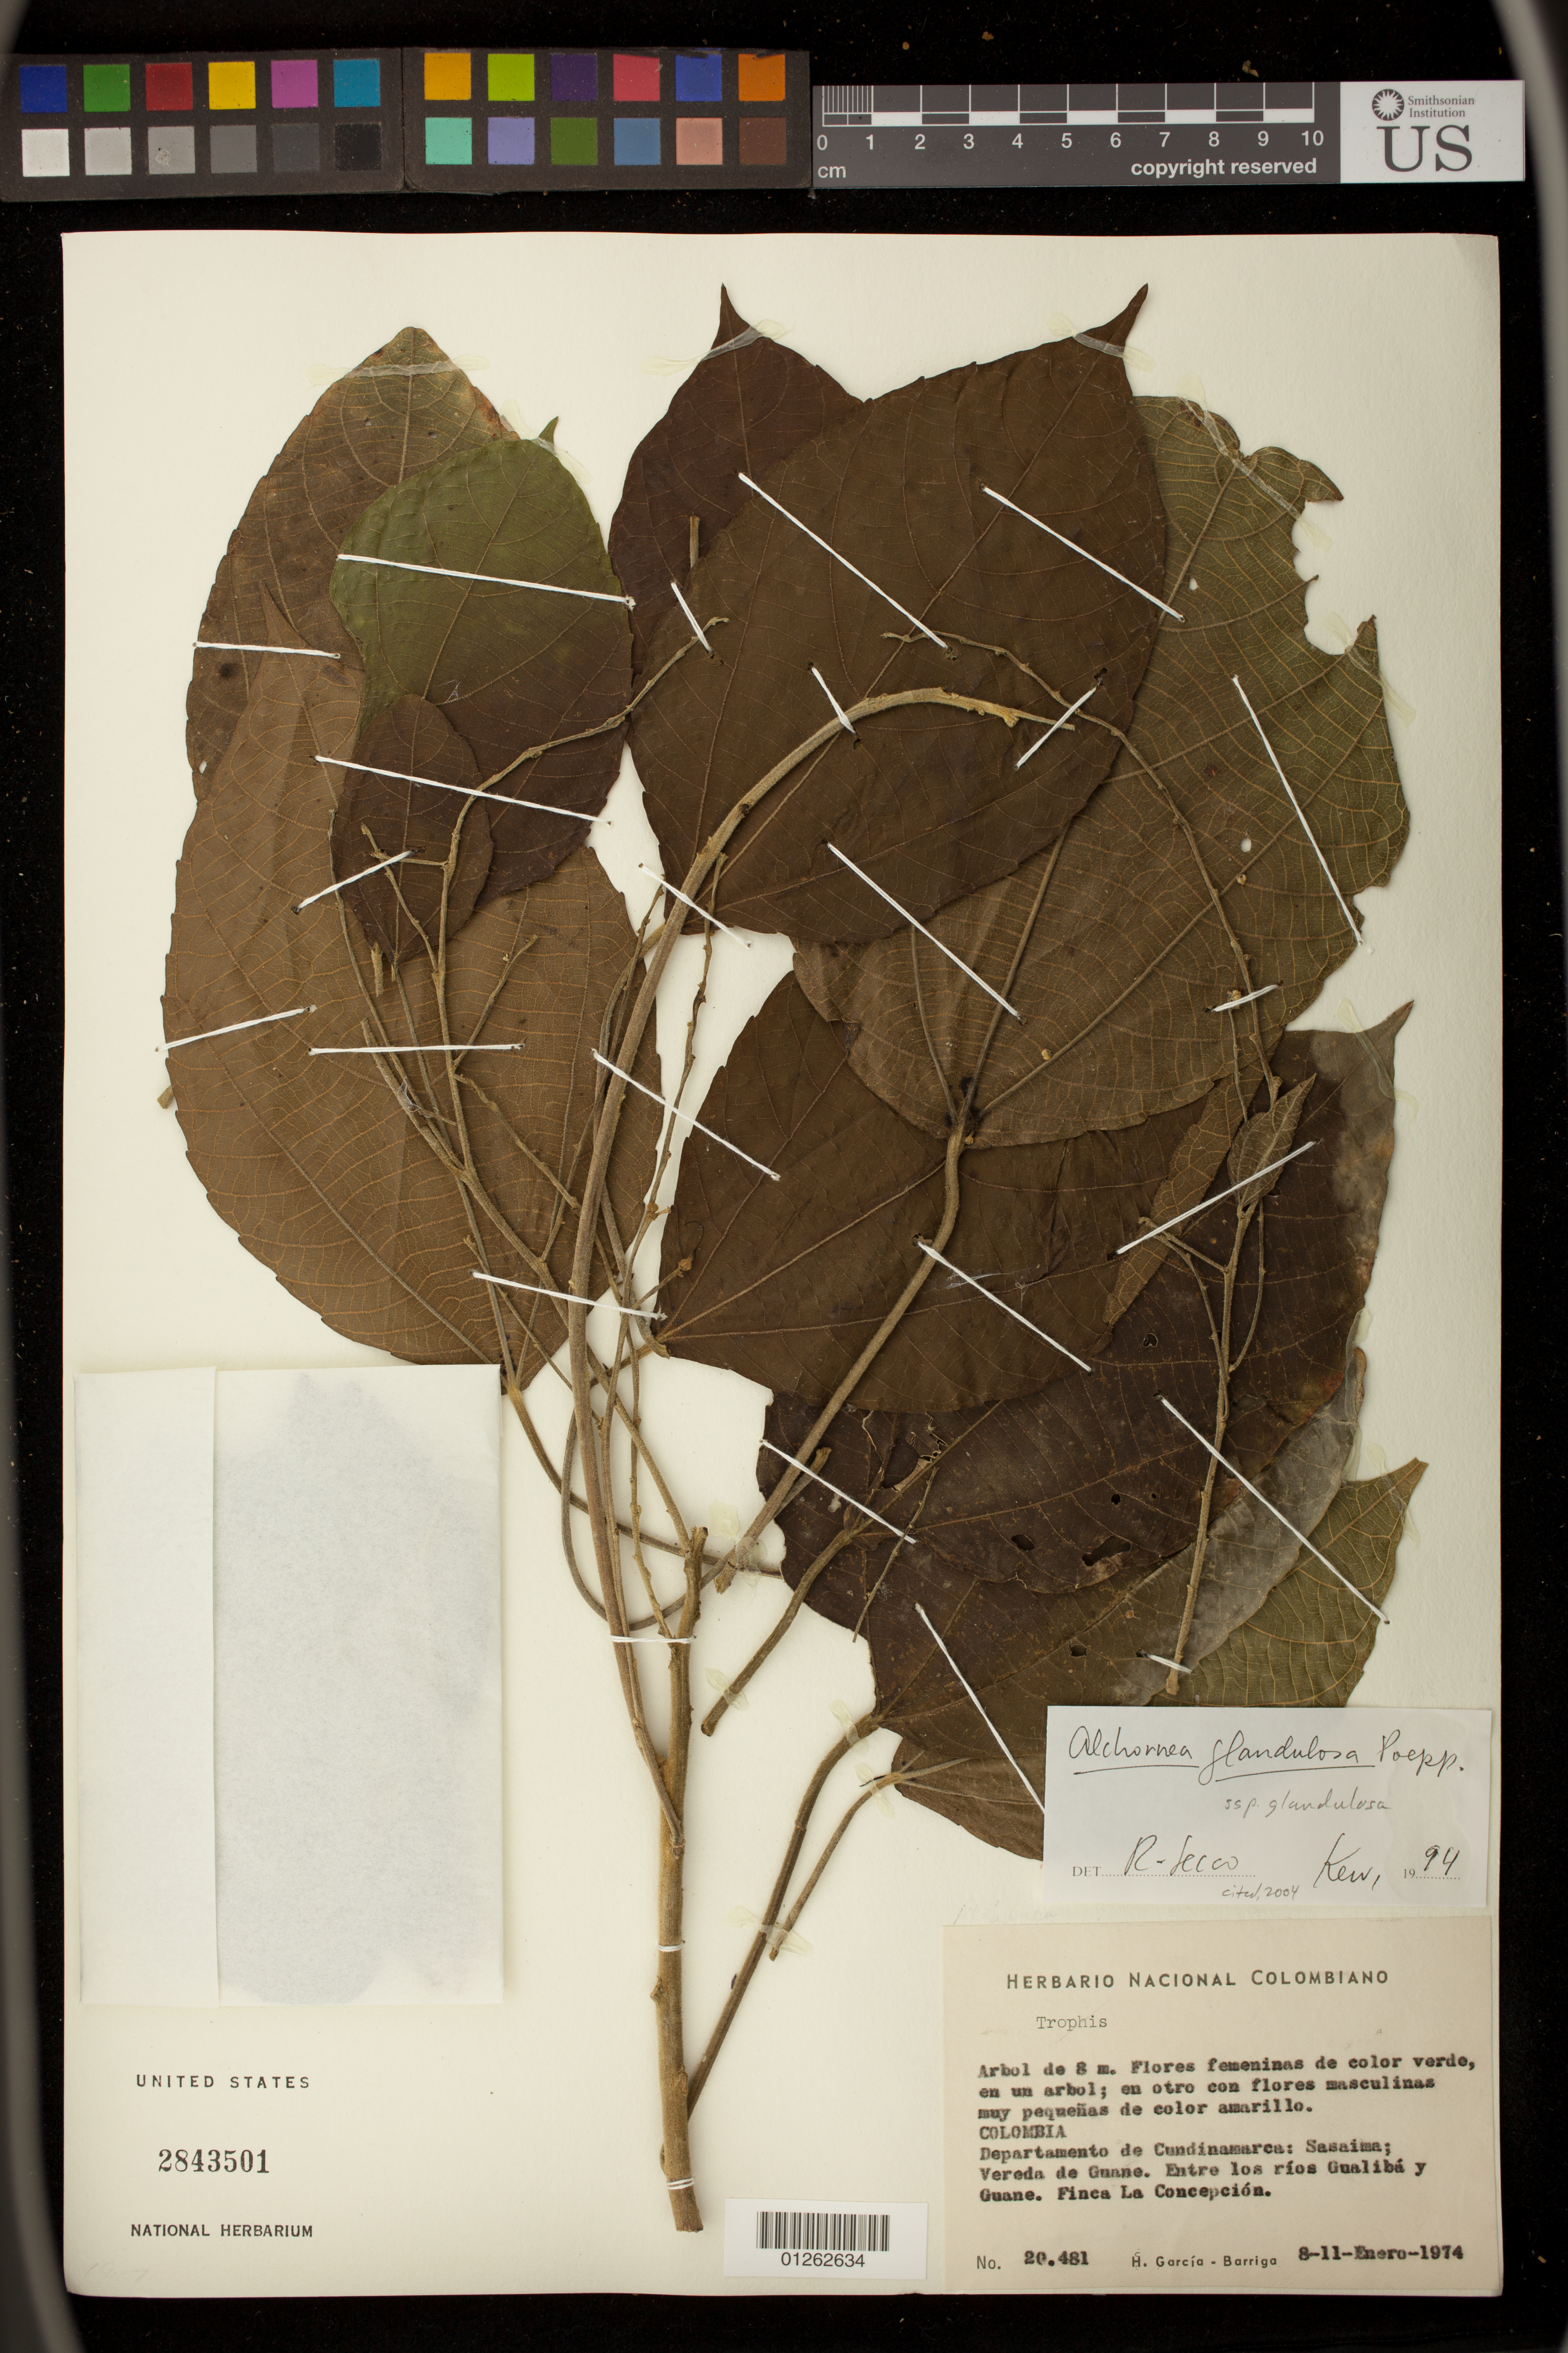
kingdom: Plantae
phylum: Tracheophyta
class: Magnoliopsida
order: Malpighiales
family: Euphorbiaceae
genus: Alchornea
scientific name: Alchornea glandulosa subsp. glandulosa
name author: Poepp.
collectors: H. García Barriga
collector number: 20.481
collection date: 1974-01-08/1974-01-11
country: Colombia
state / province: Cundinamarca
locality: Sasaima; Vereda de Guane. Entre los rios Gualiba y Guane. Finca La Concepcion.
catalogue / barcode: US 2843501